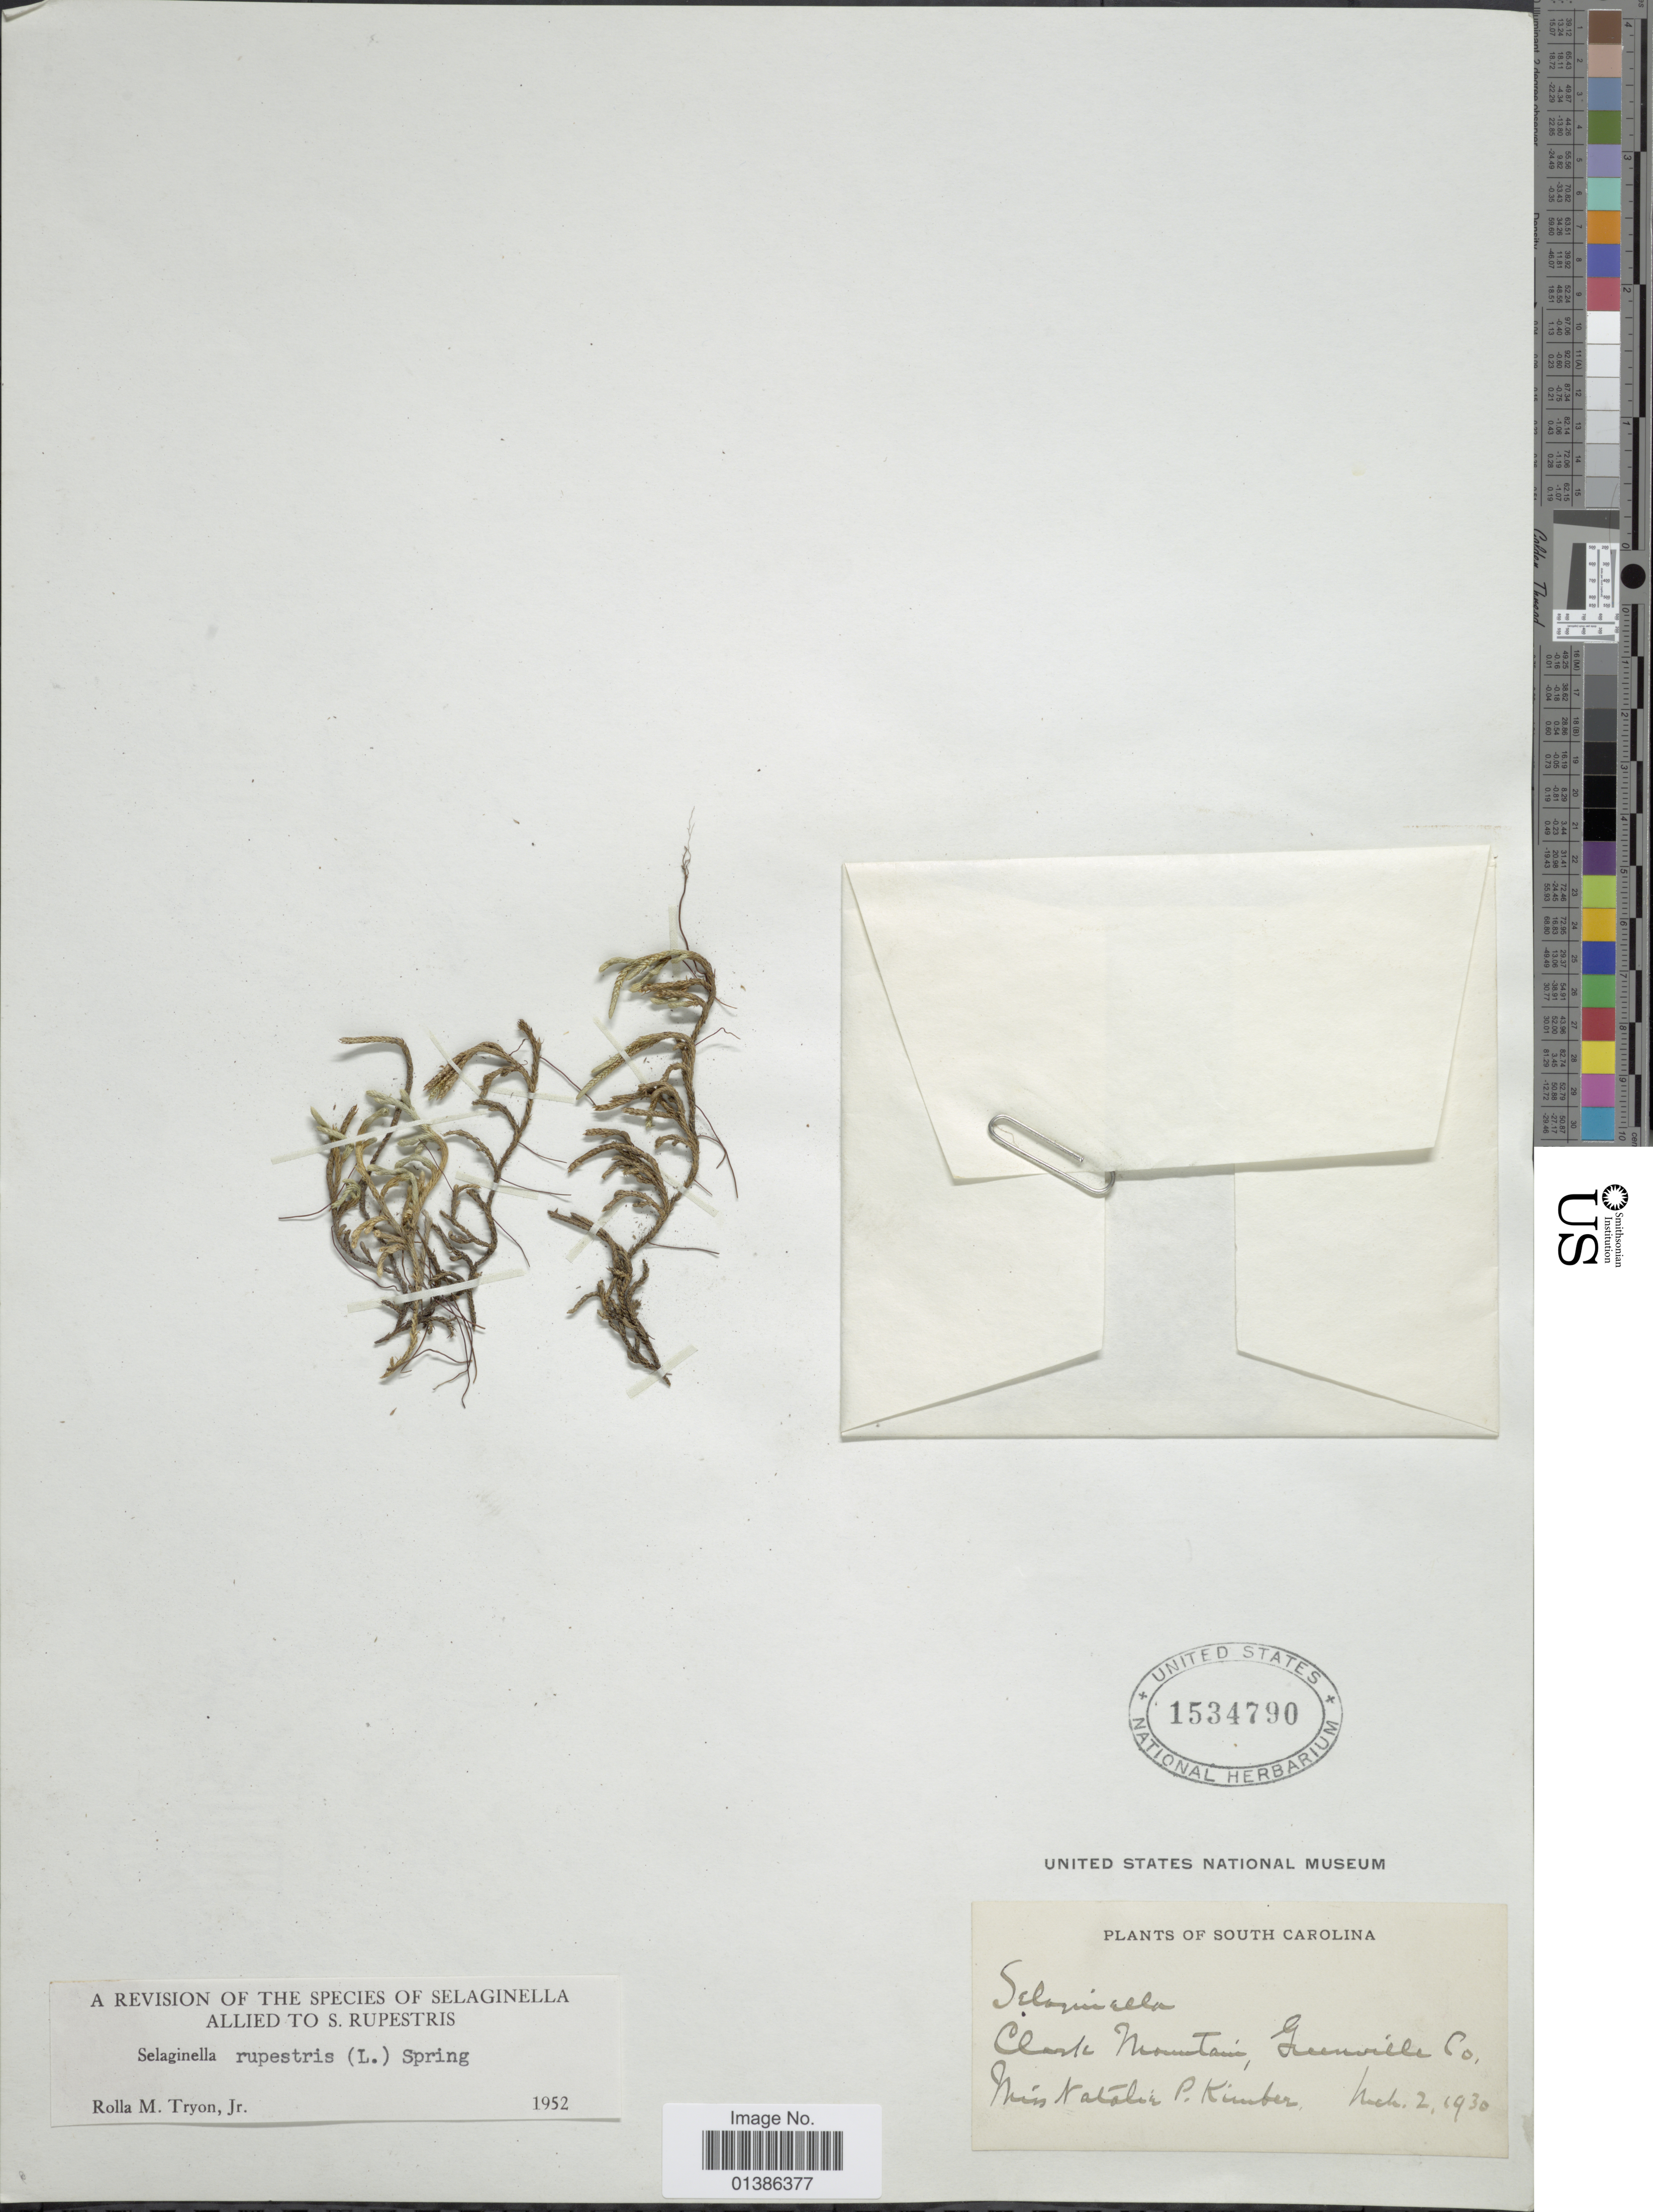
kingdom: Plantae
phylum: Tracheophyta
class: Lycopodiopsida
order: Selaginellales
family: Selaginellaceae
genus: Selaginella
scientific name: Selaginella rupestris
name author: (L.) Spring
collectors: N. Kimber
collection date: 1930-03-02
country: United States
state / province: South Carolina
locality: Clark Mountain, Greenville Co.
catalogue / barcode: US 1534790